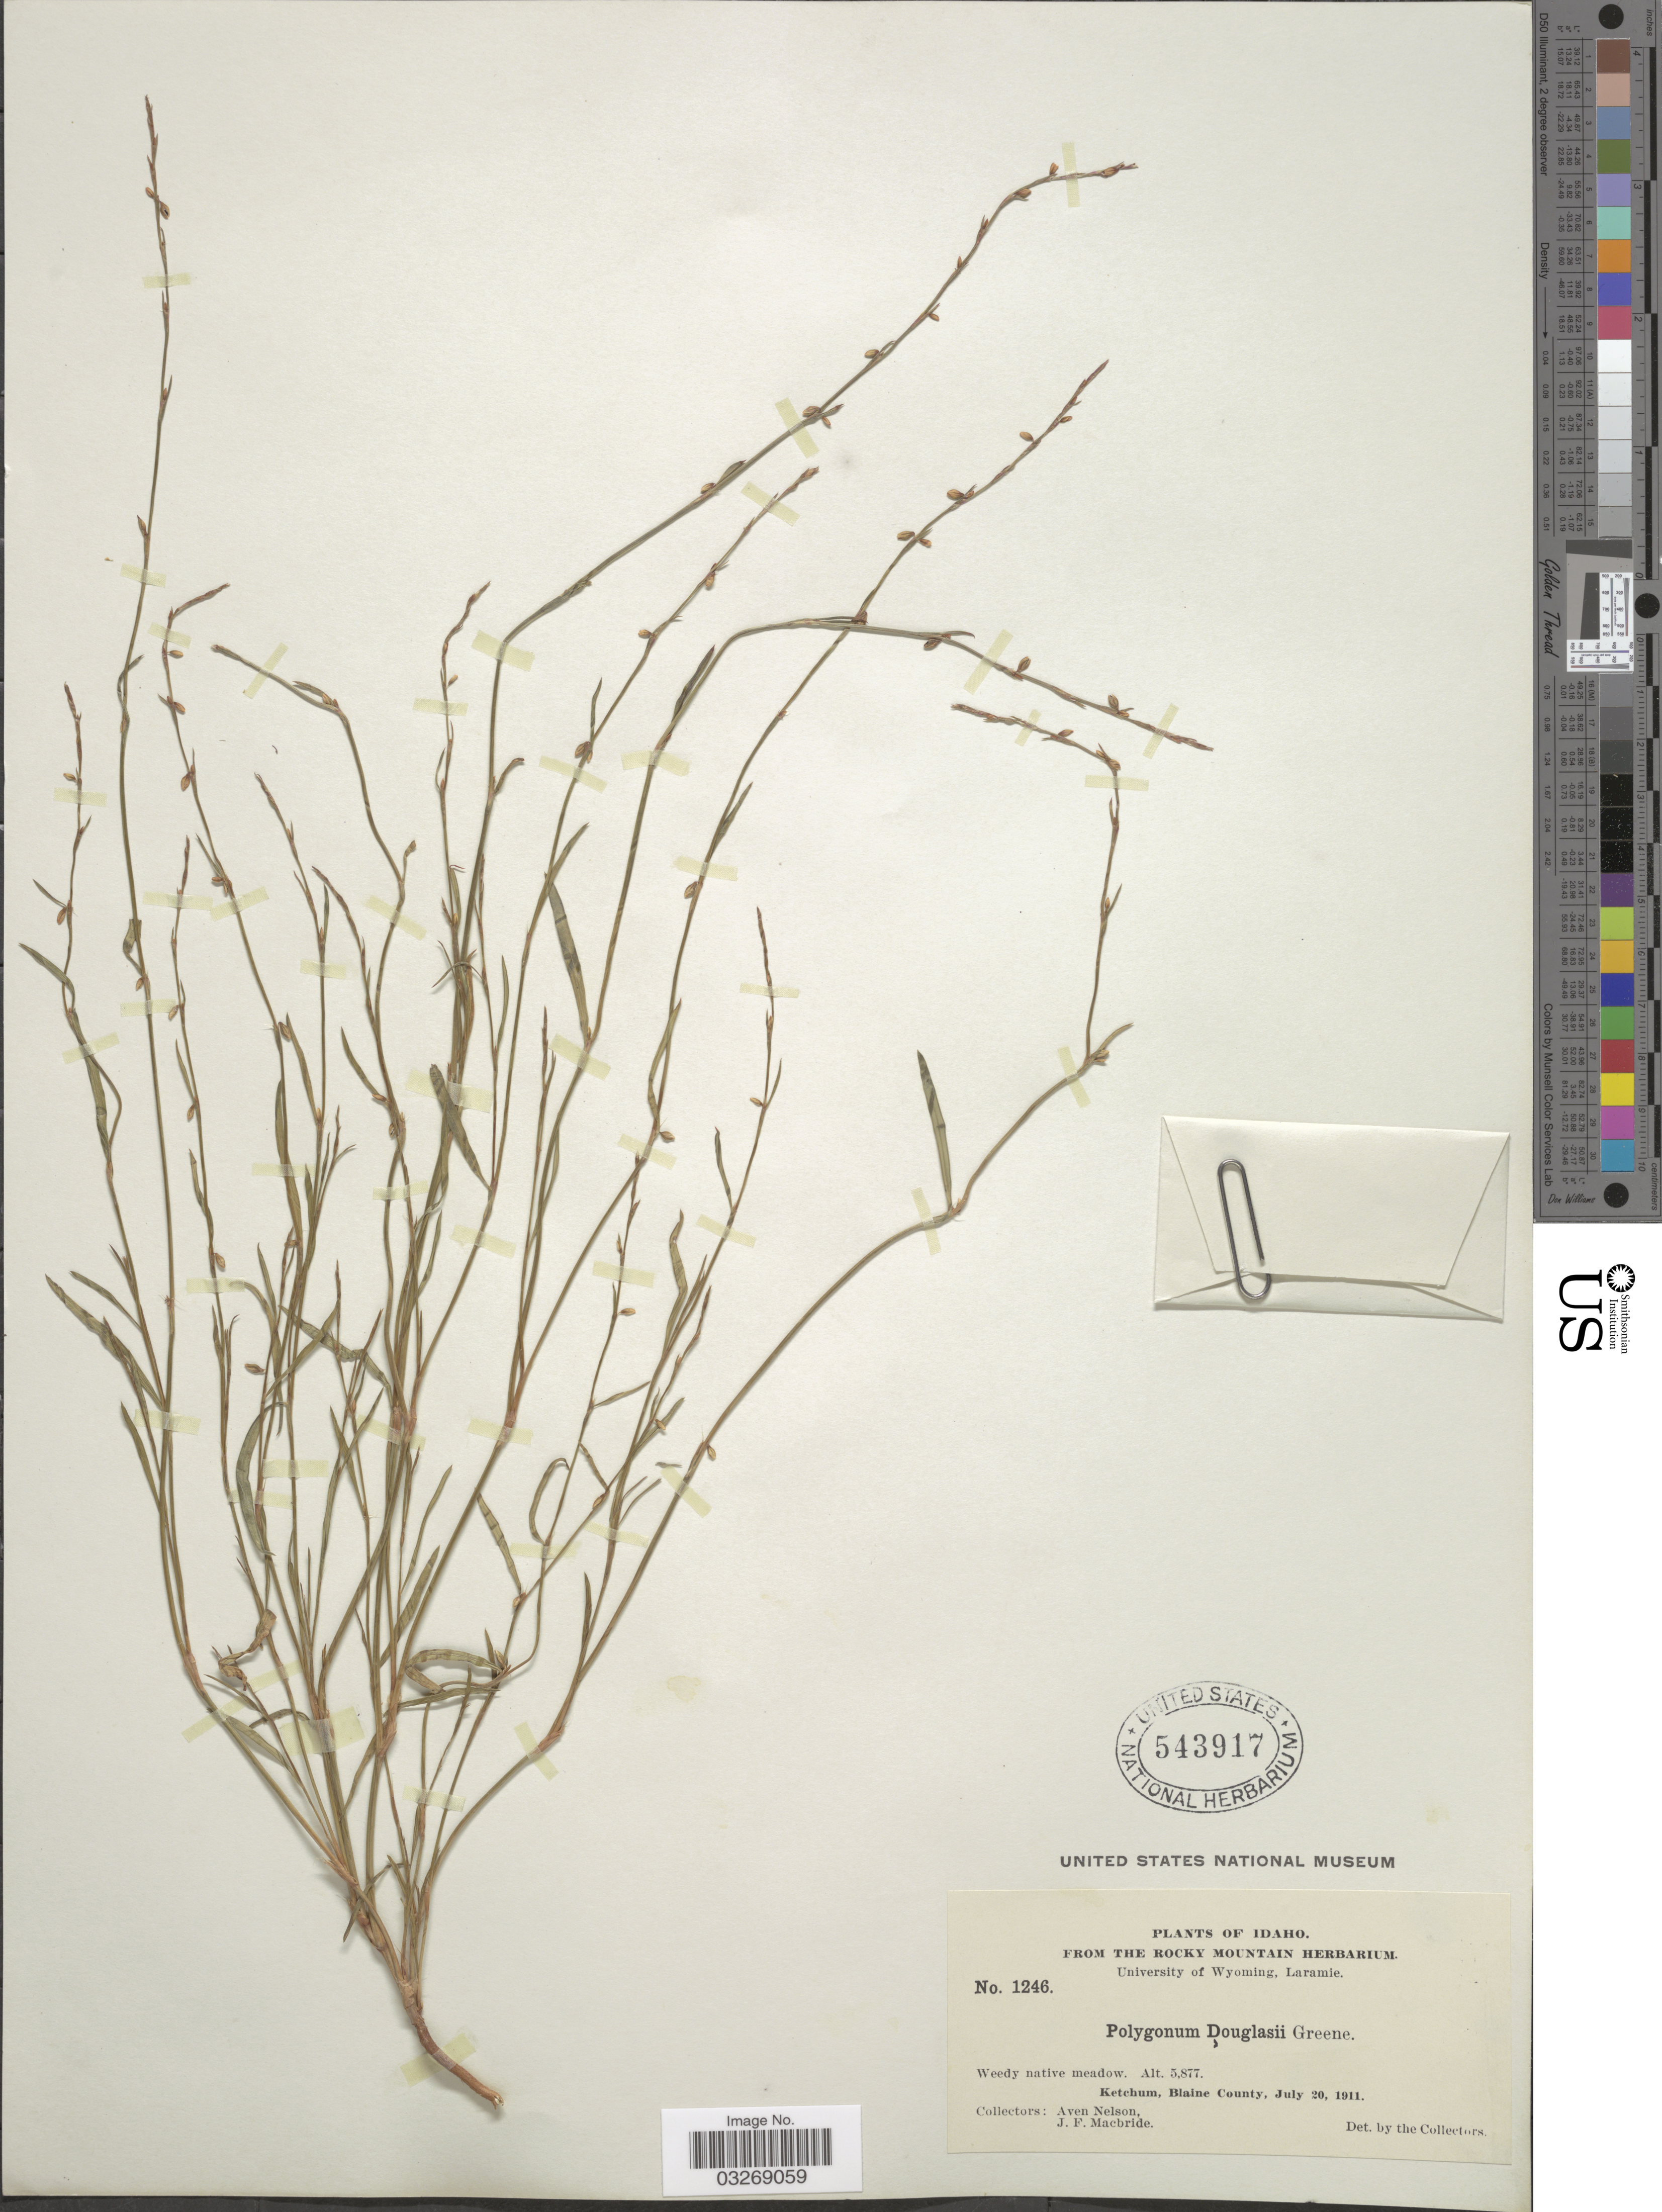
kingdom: Plantae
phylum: Tracheophyta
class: Magnoliopsida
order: Caryophyllales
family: Polygonaceae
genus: Polygonum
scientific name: Polygonum douglasii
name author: Greene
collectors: A. Nelson & J. F. Macbride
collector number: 1246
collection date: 1911-07-20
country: United States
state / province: Idaho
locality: Ketchum, Blaine County.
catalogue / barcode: US 543917